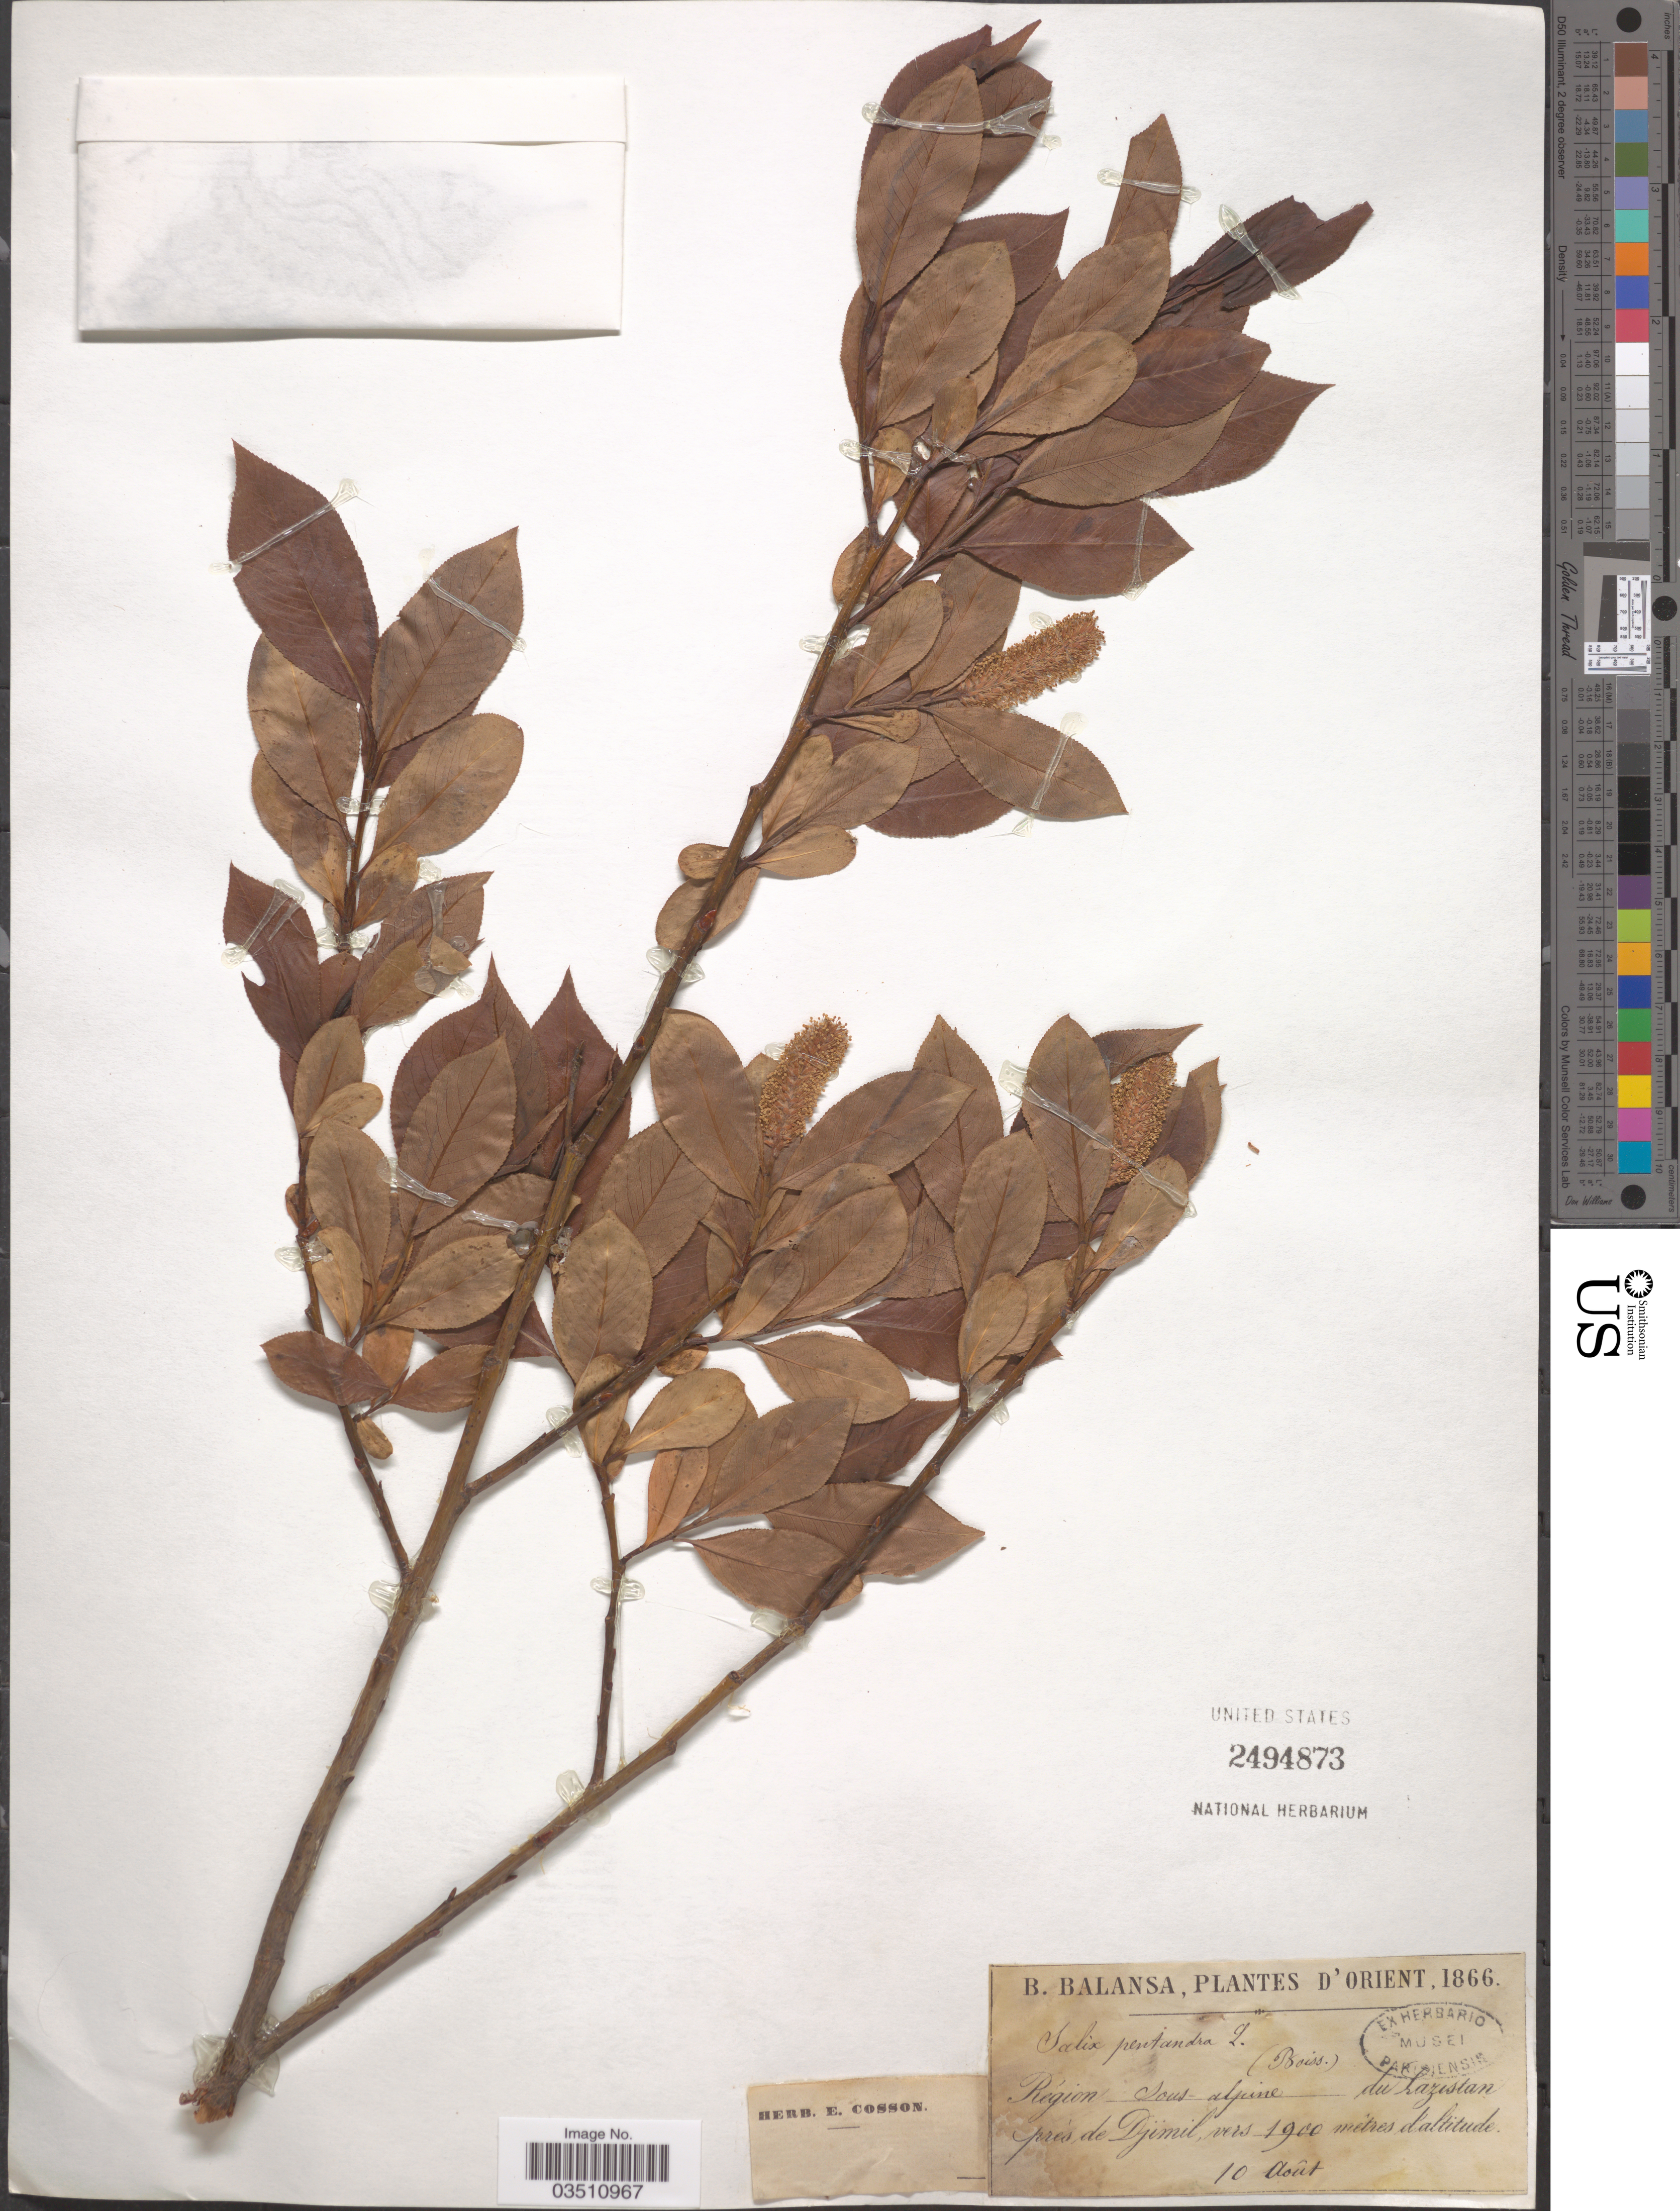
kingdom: Plantae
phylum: Tracheophyta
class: Magnoliopsida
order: Malpighiales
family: Salicaceae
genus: Salix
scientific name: Salix pentandra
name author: L.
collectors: B. Balansa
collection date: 1866-08-10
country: Turkey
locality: Orient. Région sous-alpine du Lazistan prés de Djimil.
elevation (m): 1900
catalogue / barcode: US 2494873